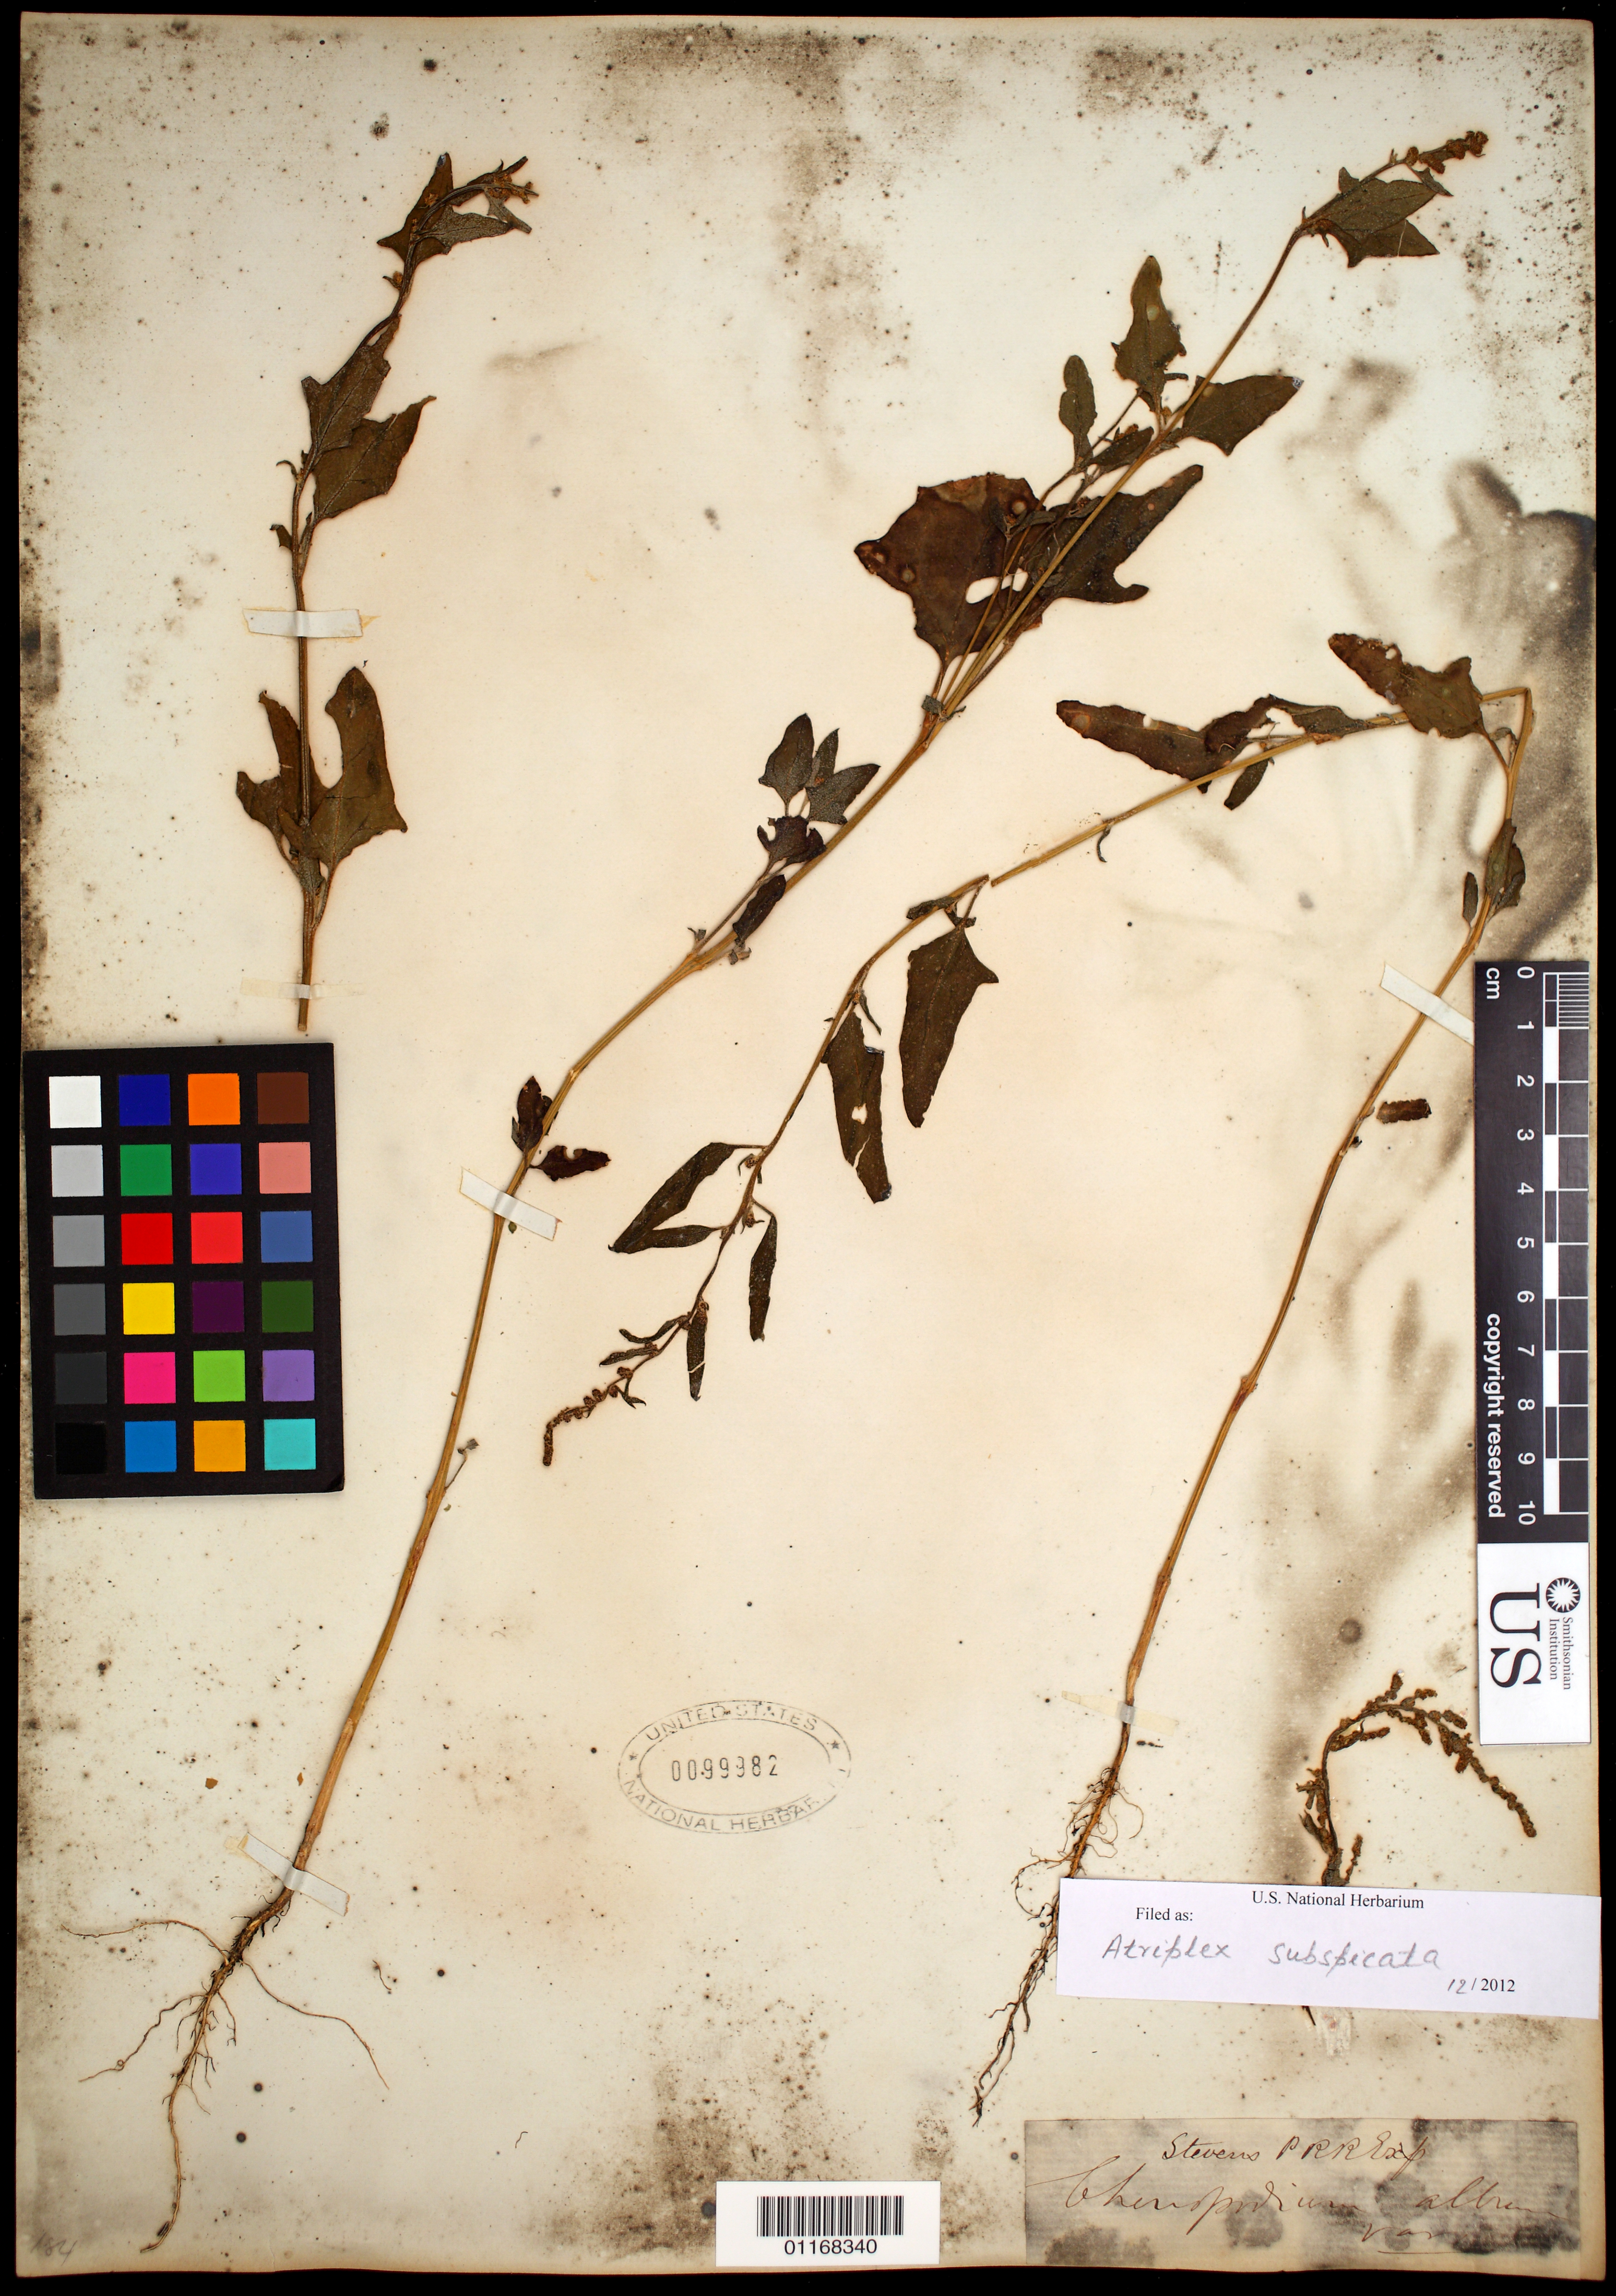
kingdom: Plantae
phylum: Tracheophyta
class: Magnoliopsida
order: Caryophyllales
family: Amaranthaceae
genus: Atriplex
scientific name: Atriplex subspicata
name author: (Nutt.) Rydb.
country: Canada / United States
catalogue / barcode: US 99982